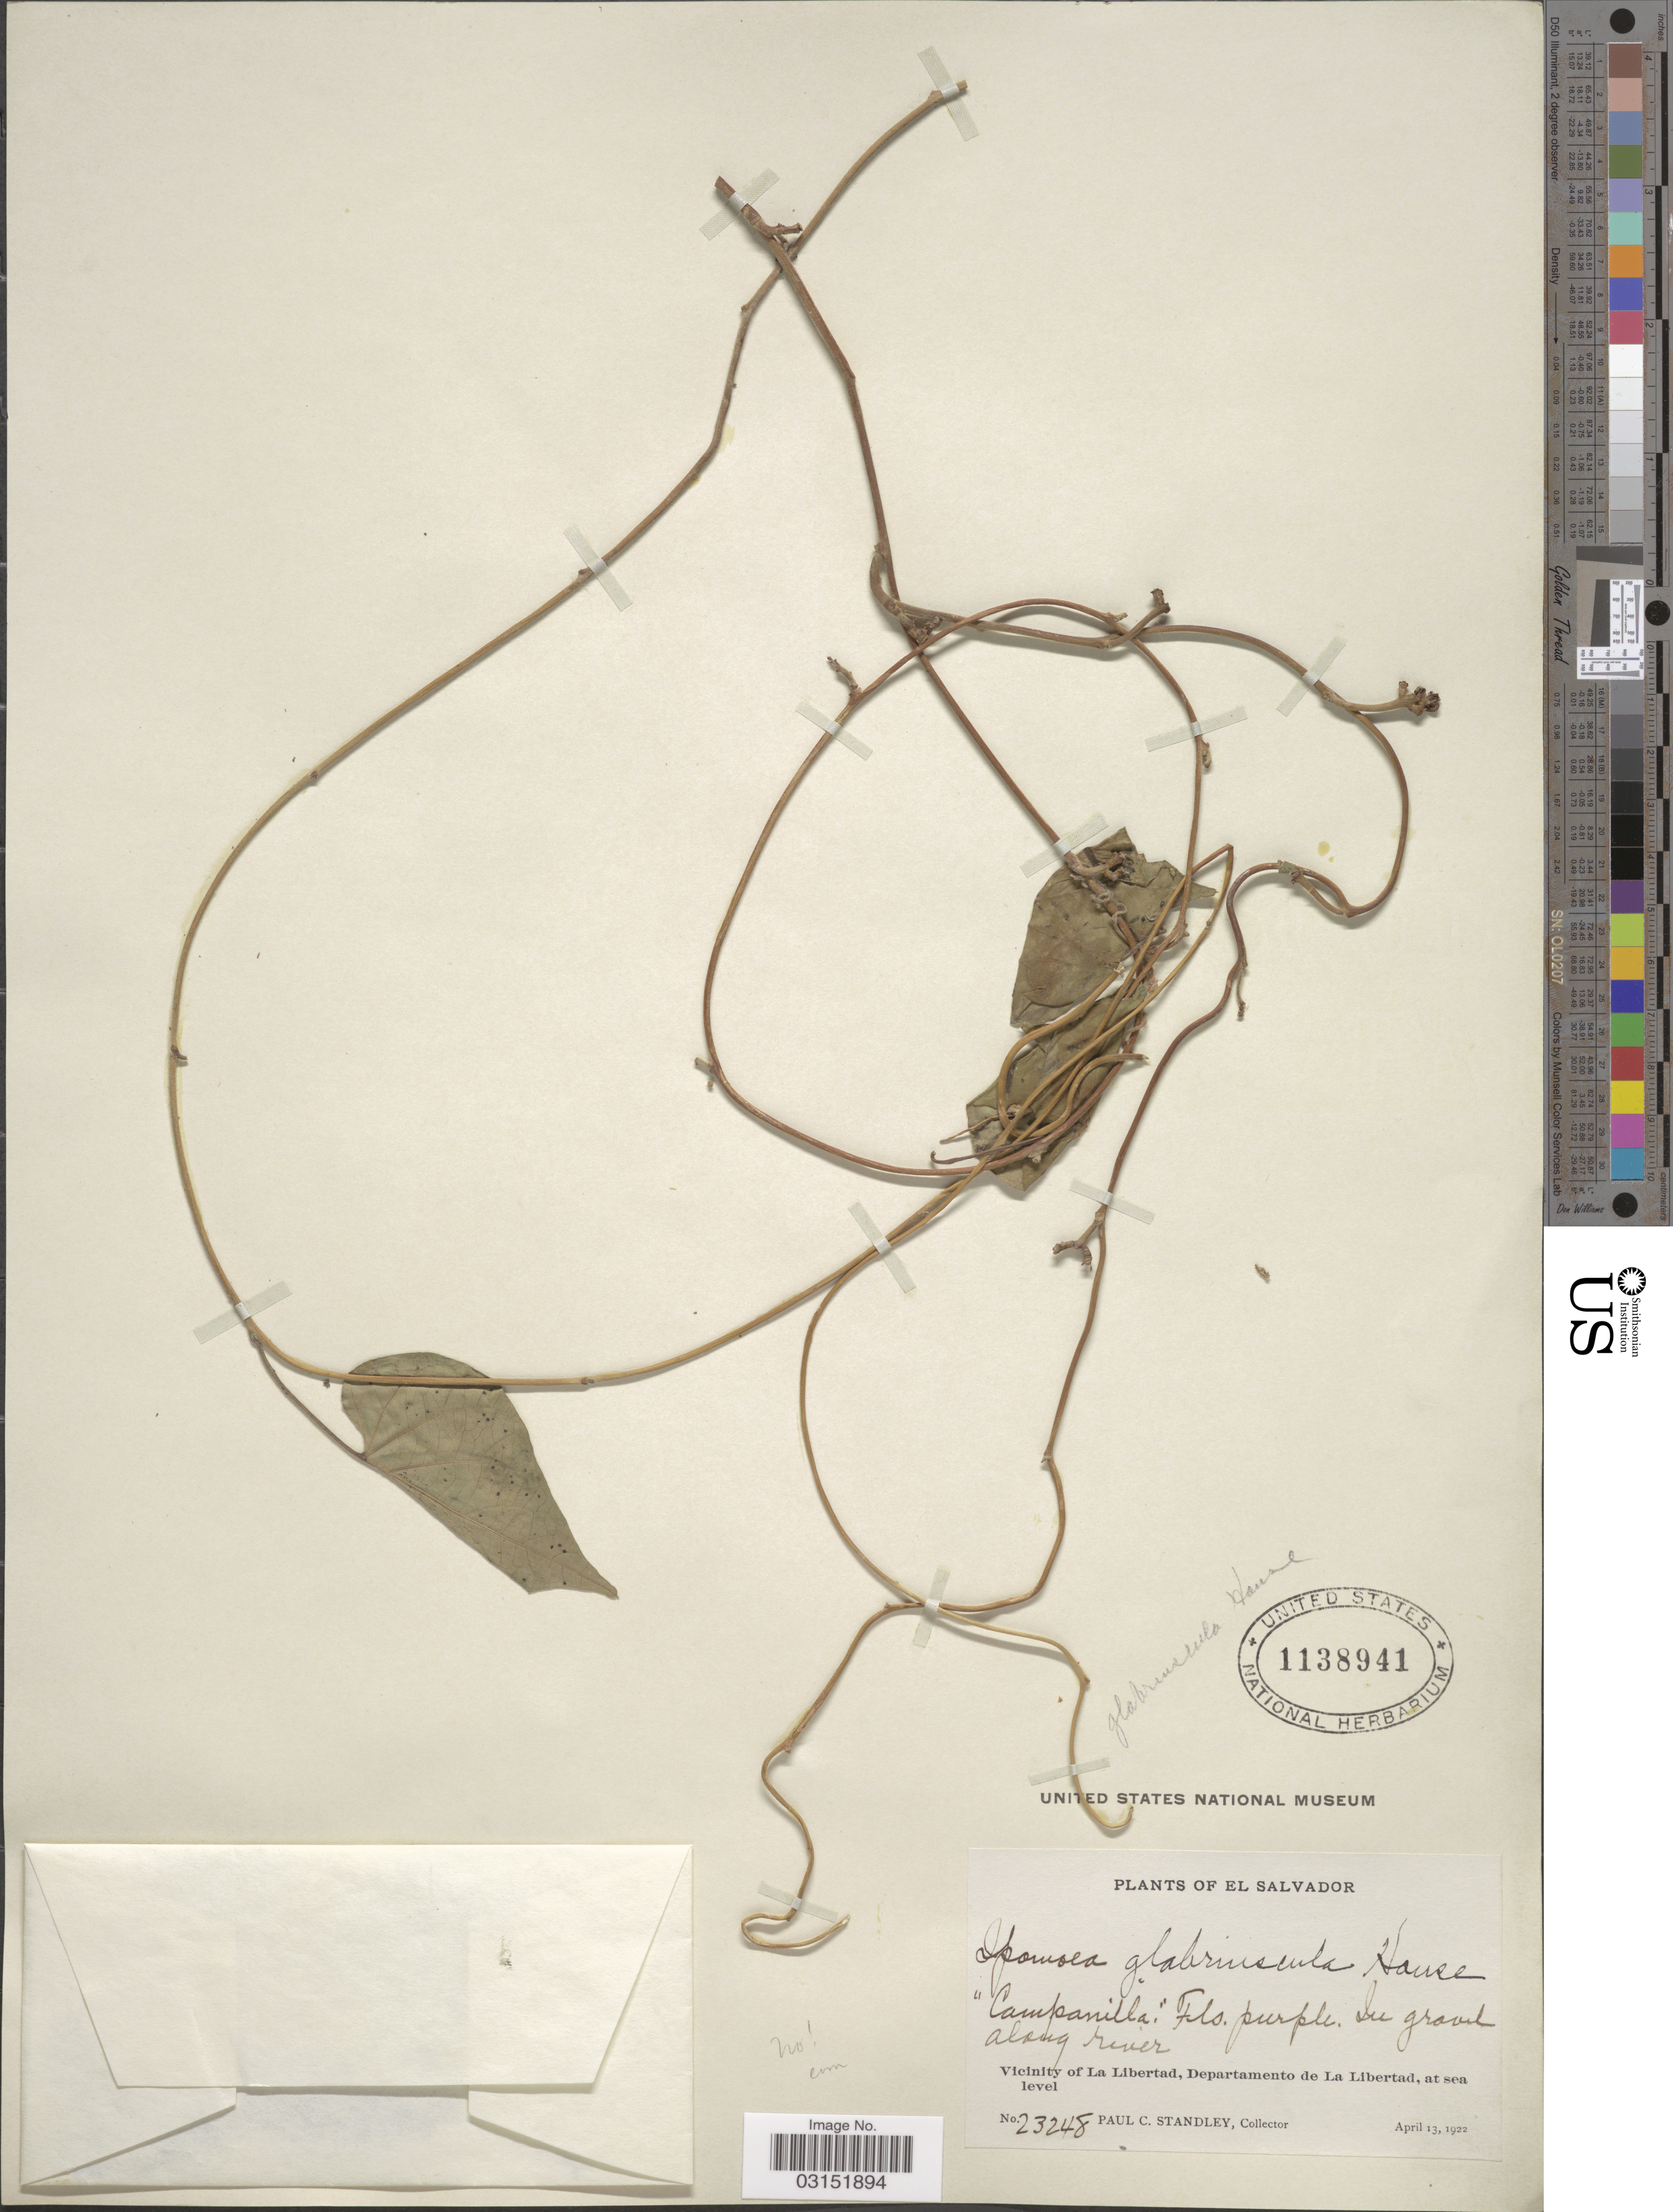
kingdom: Plantae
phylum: Tracheophyta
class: Magnoliopsida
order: Solanales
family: Convolvulaceae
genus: Ipomoea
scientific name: Ipomoea sp.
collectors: P. C. Standley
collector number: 23248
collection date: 1922-04-13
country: El Salvador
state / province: La Libertad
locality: Vicinity of La Libertad, Departamento de La Libertad.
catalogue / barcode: US 1138941